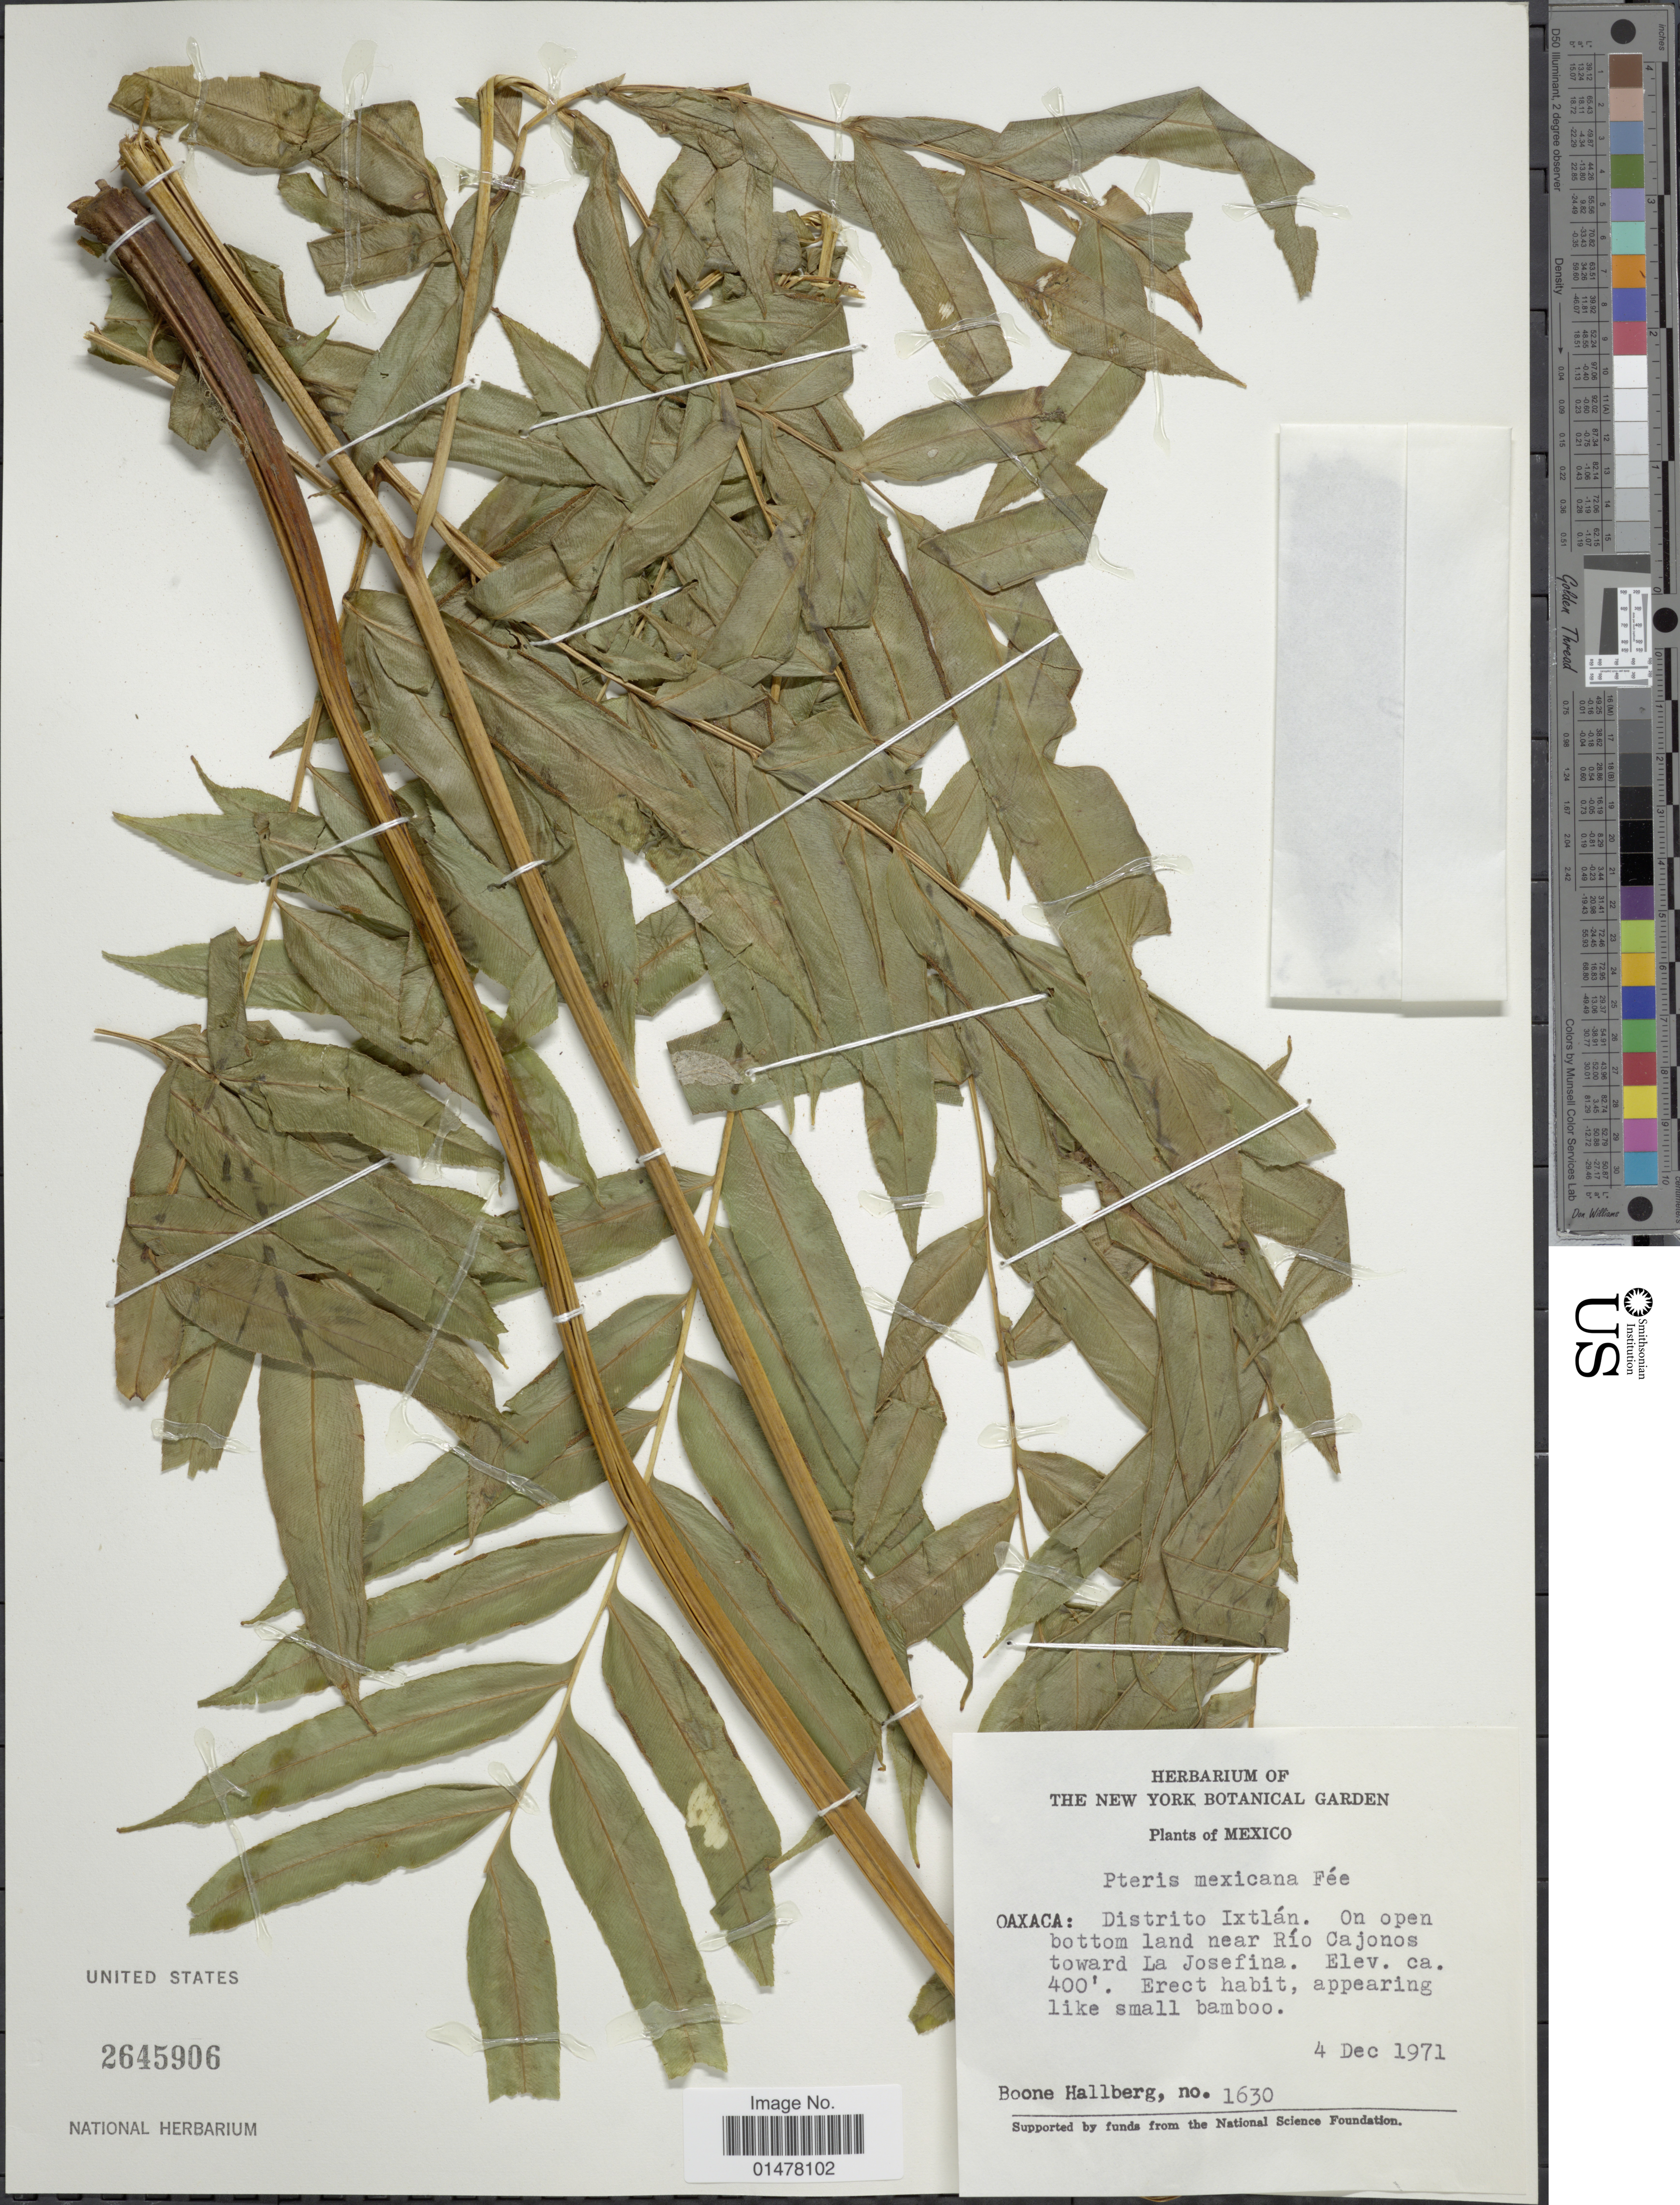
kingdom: Plantae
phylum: Tracheophyta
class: Polypodiopsida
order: Polypodiales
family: Pteridaceae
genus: Pteris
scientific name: Pteris pulchra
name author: Schltdl. & Cham.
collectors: B. Hallberg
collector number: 1630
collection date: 1971-12-04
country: Mexico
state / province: Oaxaca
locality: PLants of Mexico, Oaxaca: Distrito Ixtlan, on open bottom land near Rio Cajonos toward La Josefina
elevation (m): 122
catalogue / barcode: US 2645906